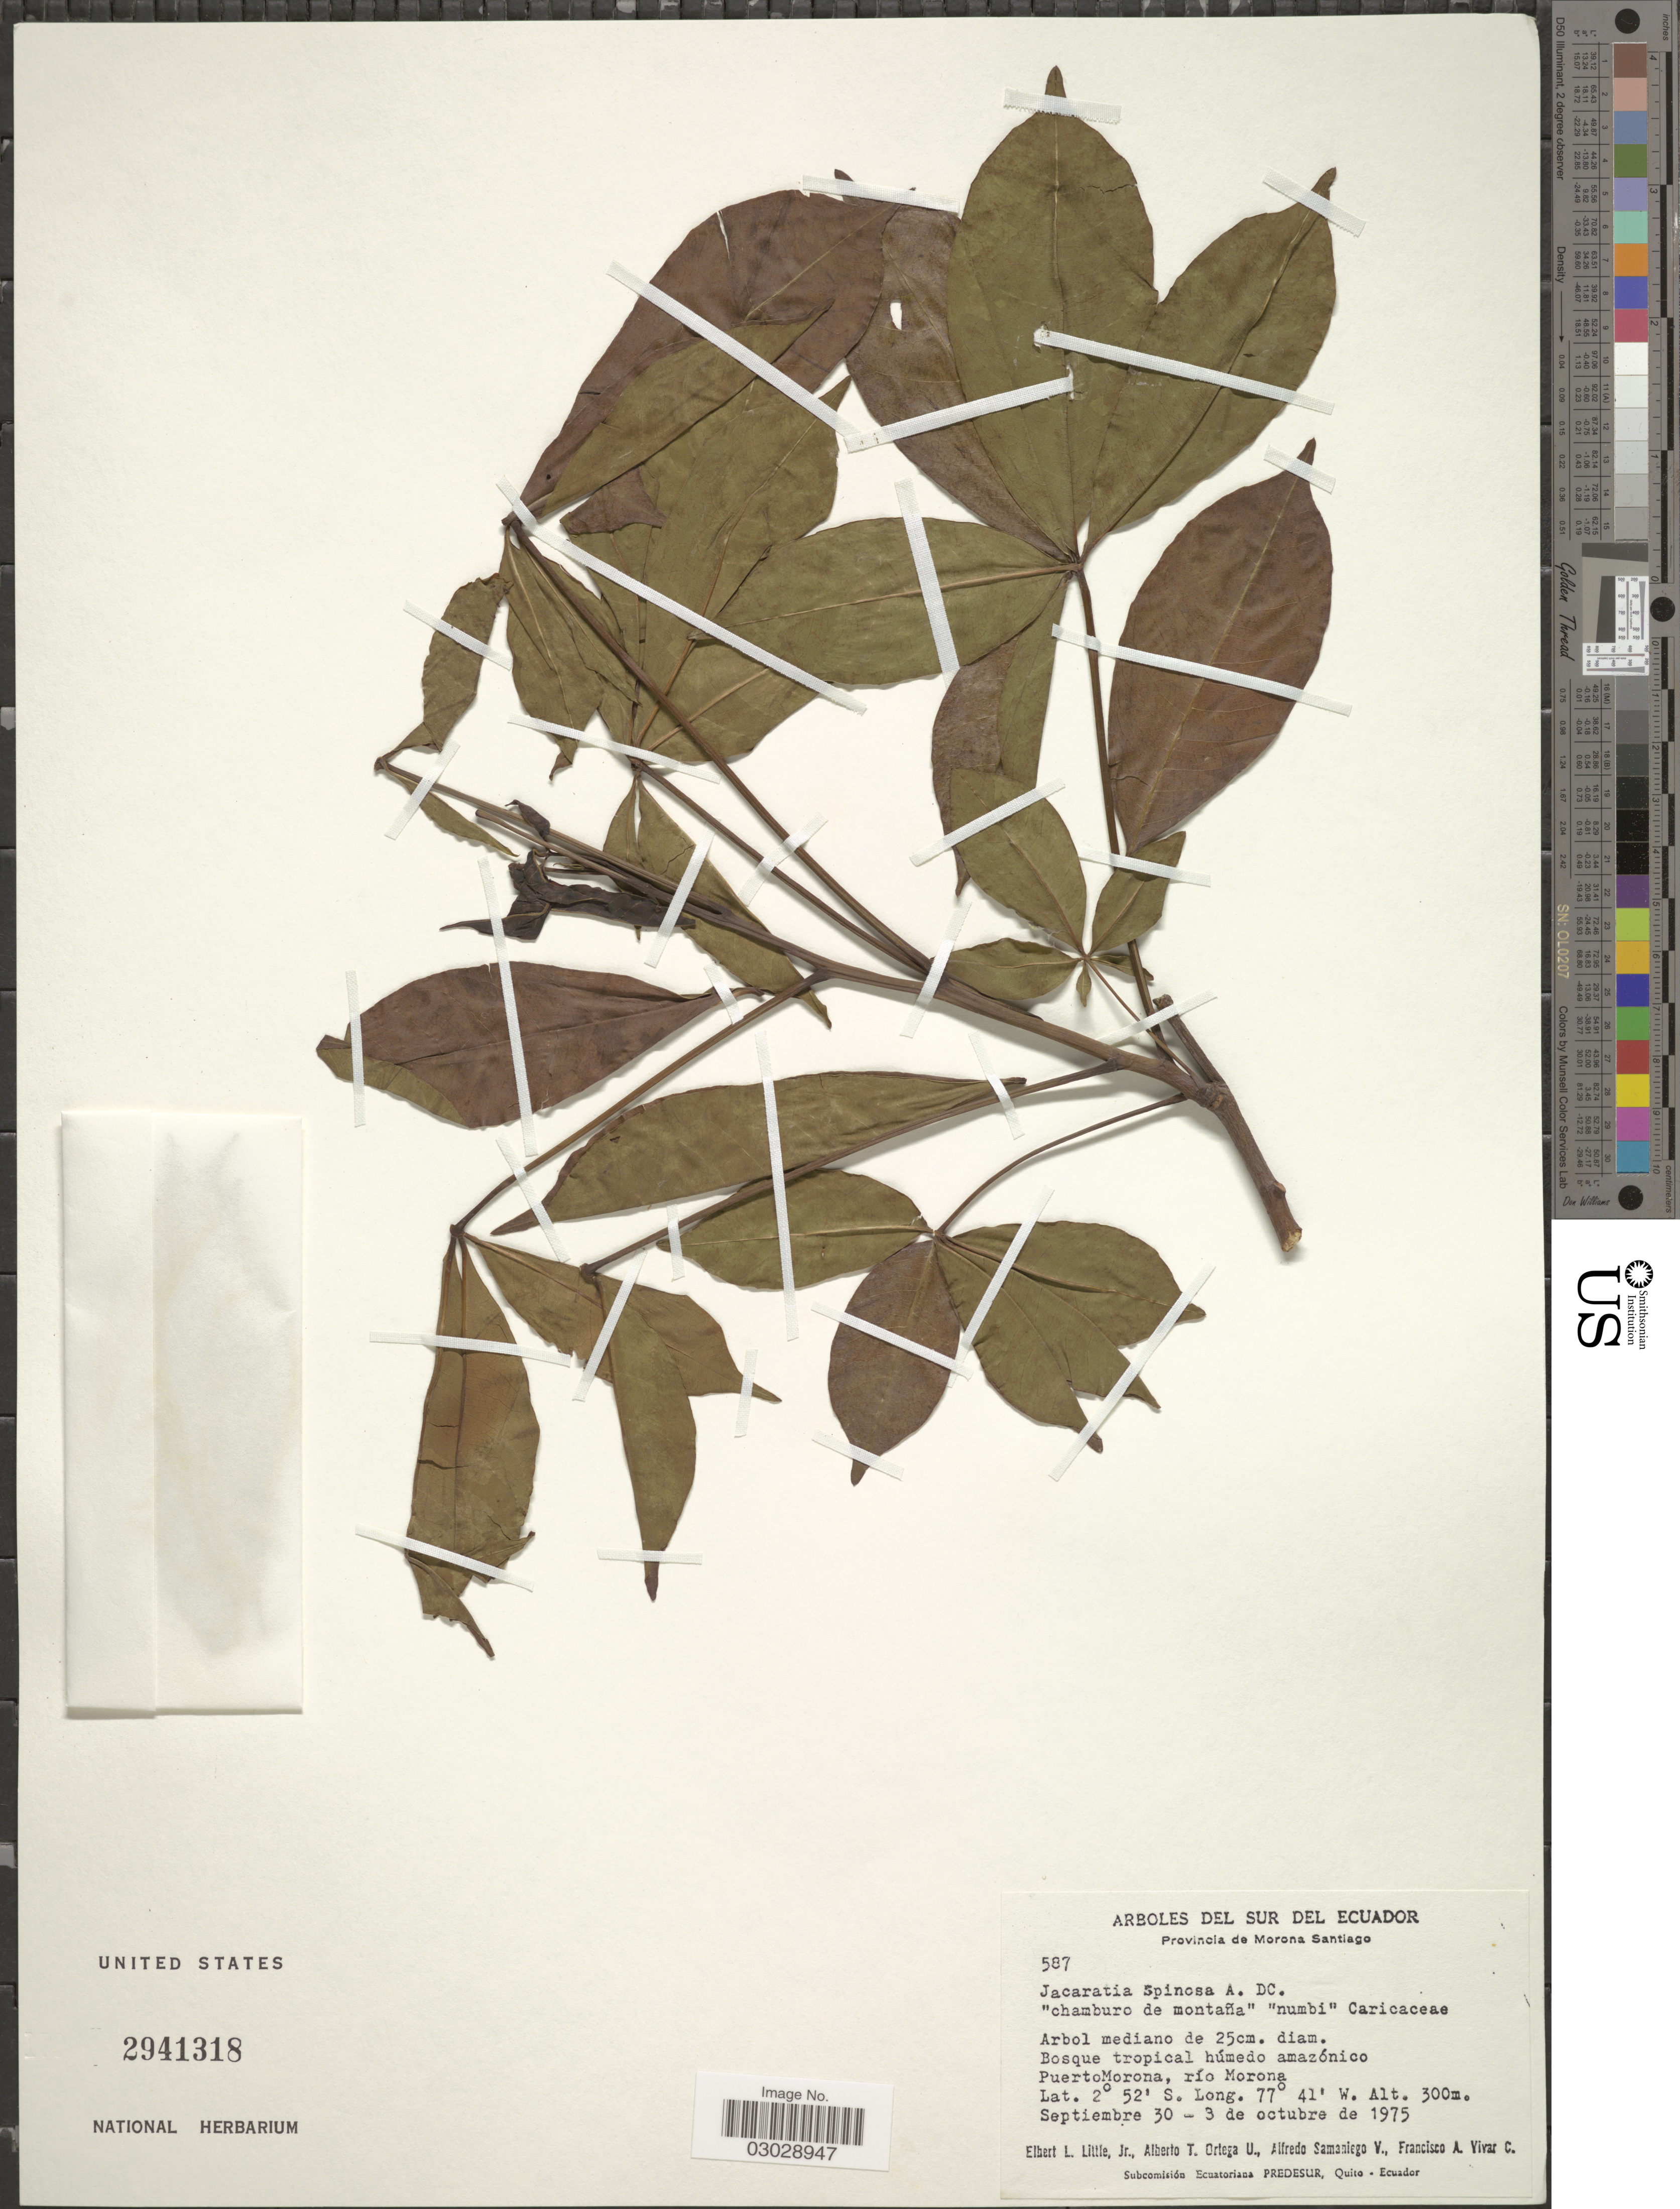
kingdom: Plantae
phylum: Tracheophyta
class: Magnoliopsida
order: Brassicales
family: Caricaceae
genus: Jacaratia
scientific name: Jacaratia spinosa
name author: (Aubl.) A. DC.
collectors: E. L. Little, A. T. Ortega U., A. V. Samaniego & F. A. Vivar C.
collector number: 587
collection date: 1975-10-03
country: Ecuador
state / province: Morona-Santiago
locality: Sur del Ecuador. Bosque tropical húmedo amazónico. Puerto Morona, río Morona.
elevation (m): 300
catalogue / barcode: US 2941318